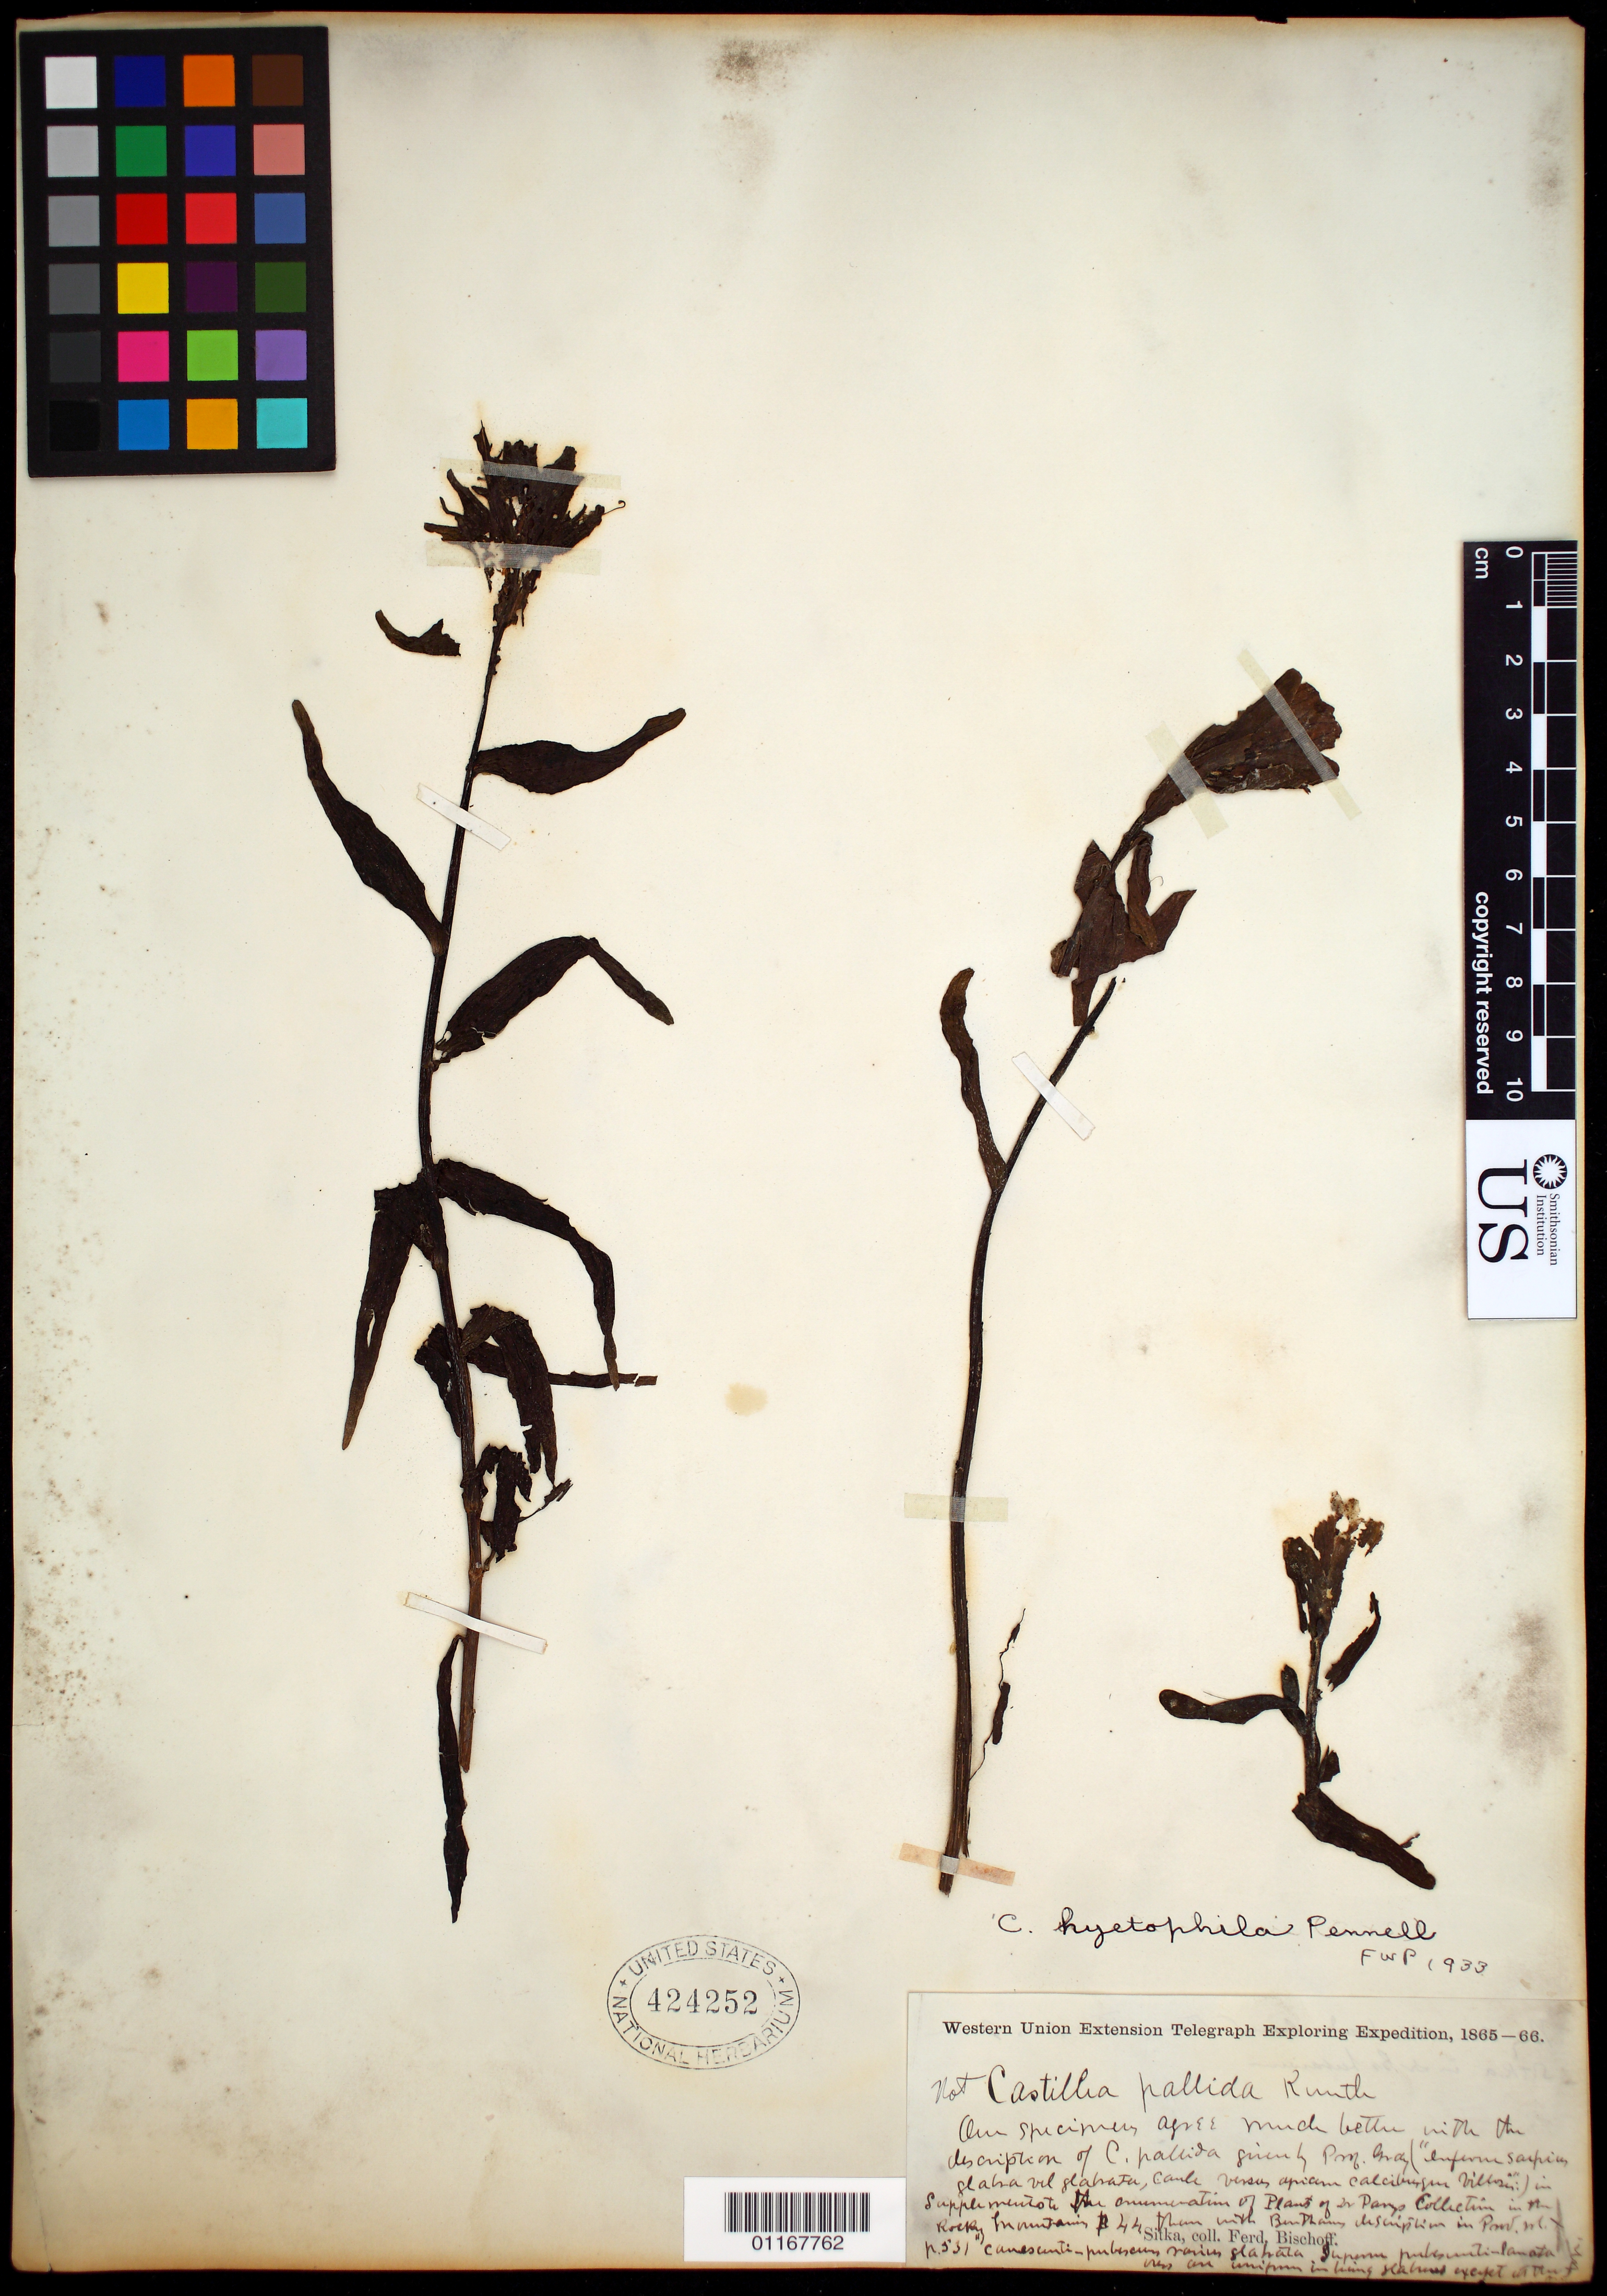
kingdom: Plantae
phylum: Tracheophyta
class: Magnoliopsida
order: Lamiales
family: Orobanchaceae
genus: Castilleja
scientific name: Castilleja hyetophila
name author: Pennell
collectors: F. Bischoff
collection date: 1865/1866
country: United States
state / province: Alaska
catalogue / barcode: US 424252